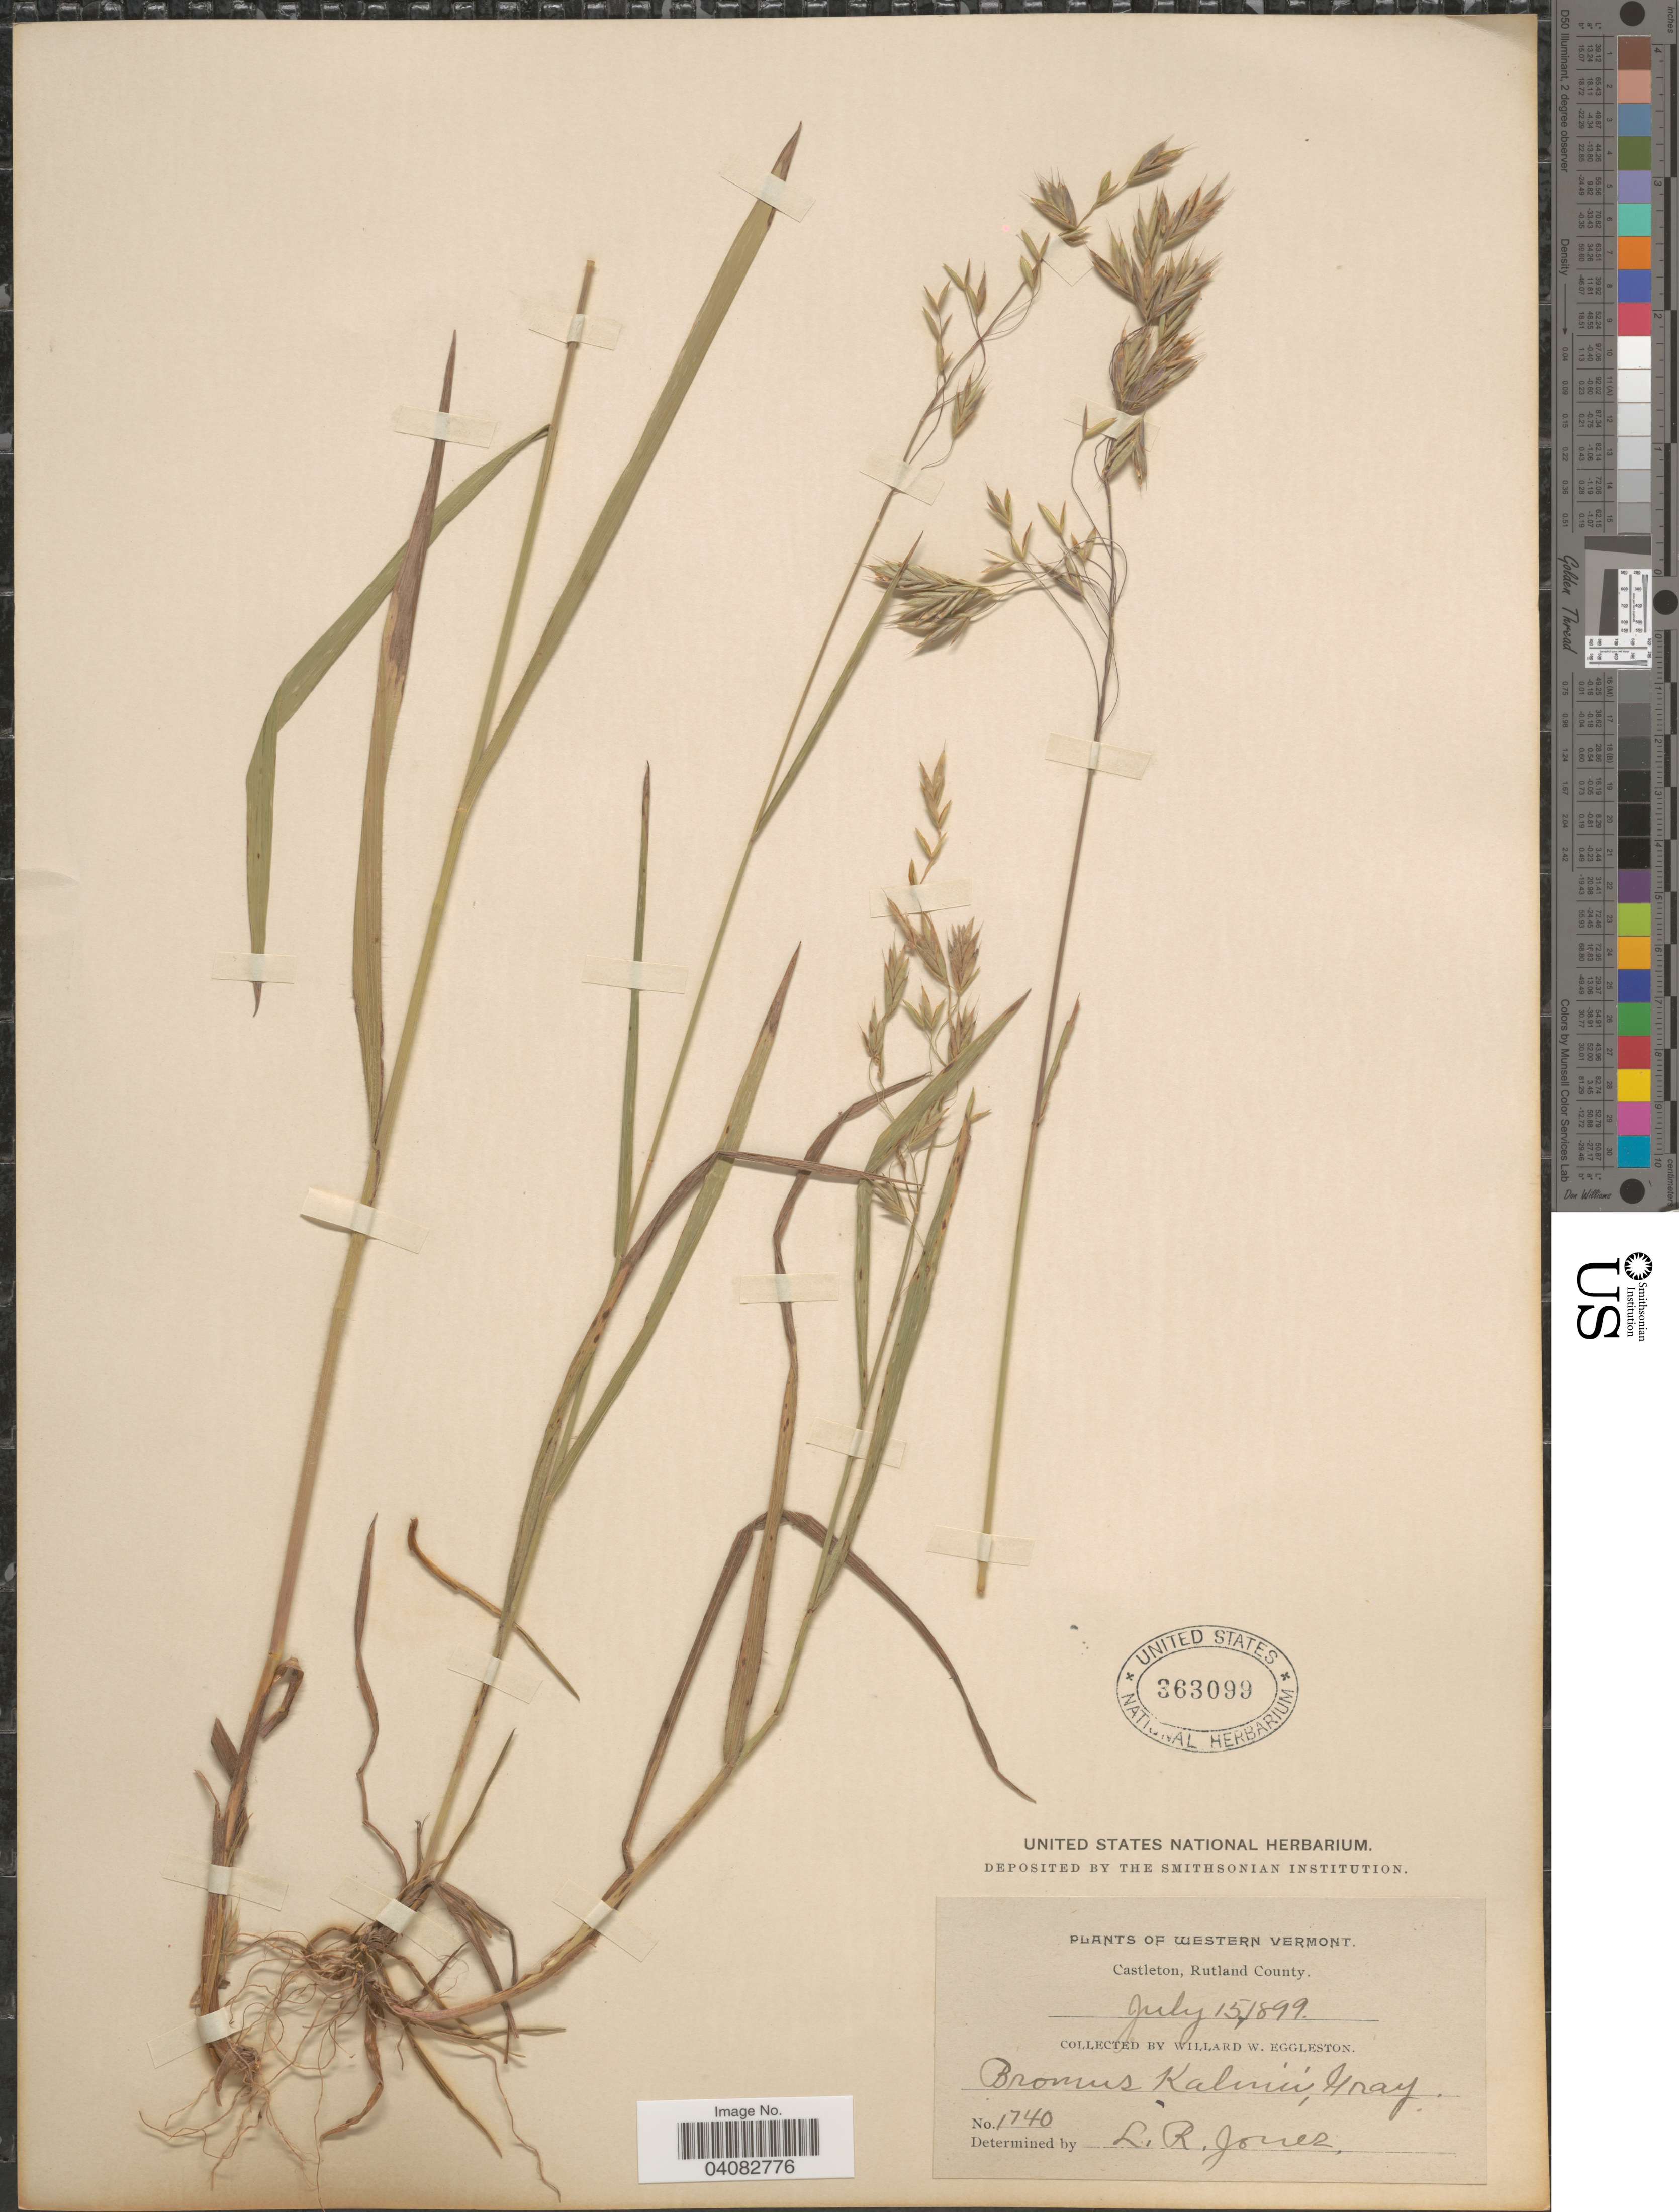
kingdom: Plantae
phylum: Tracheophyta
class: Liliopsida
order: Poales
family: Poaceae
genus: Bromus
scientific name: Bromus kalmii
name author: A. Gray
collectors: W. W. Eggleston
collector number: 1740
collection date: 1899-07-15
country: United States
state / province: Vermont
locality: Western Vermont. Castleton, Rutland County.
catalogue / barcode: US 363099